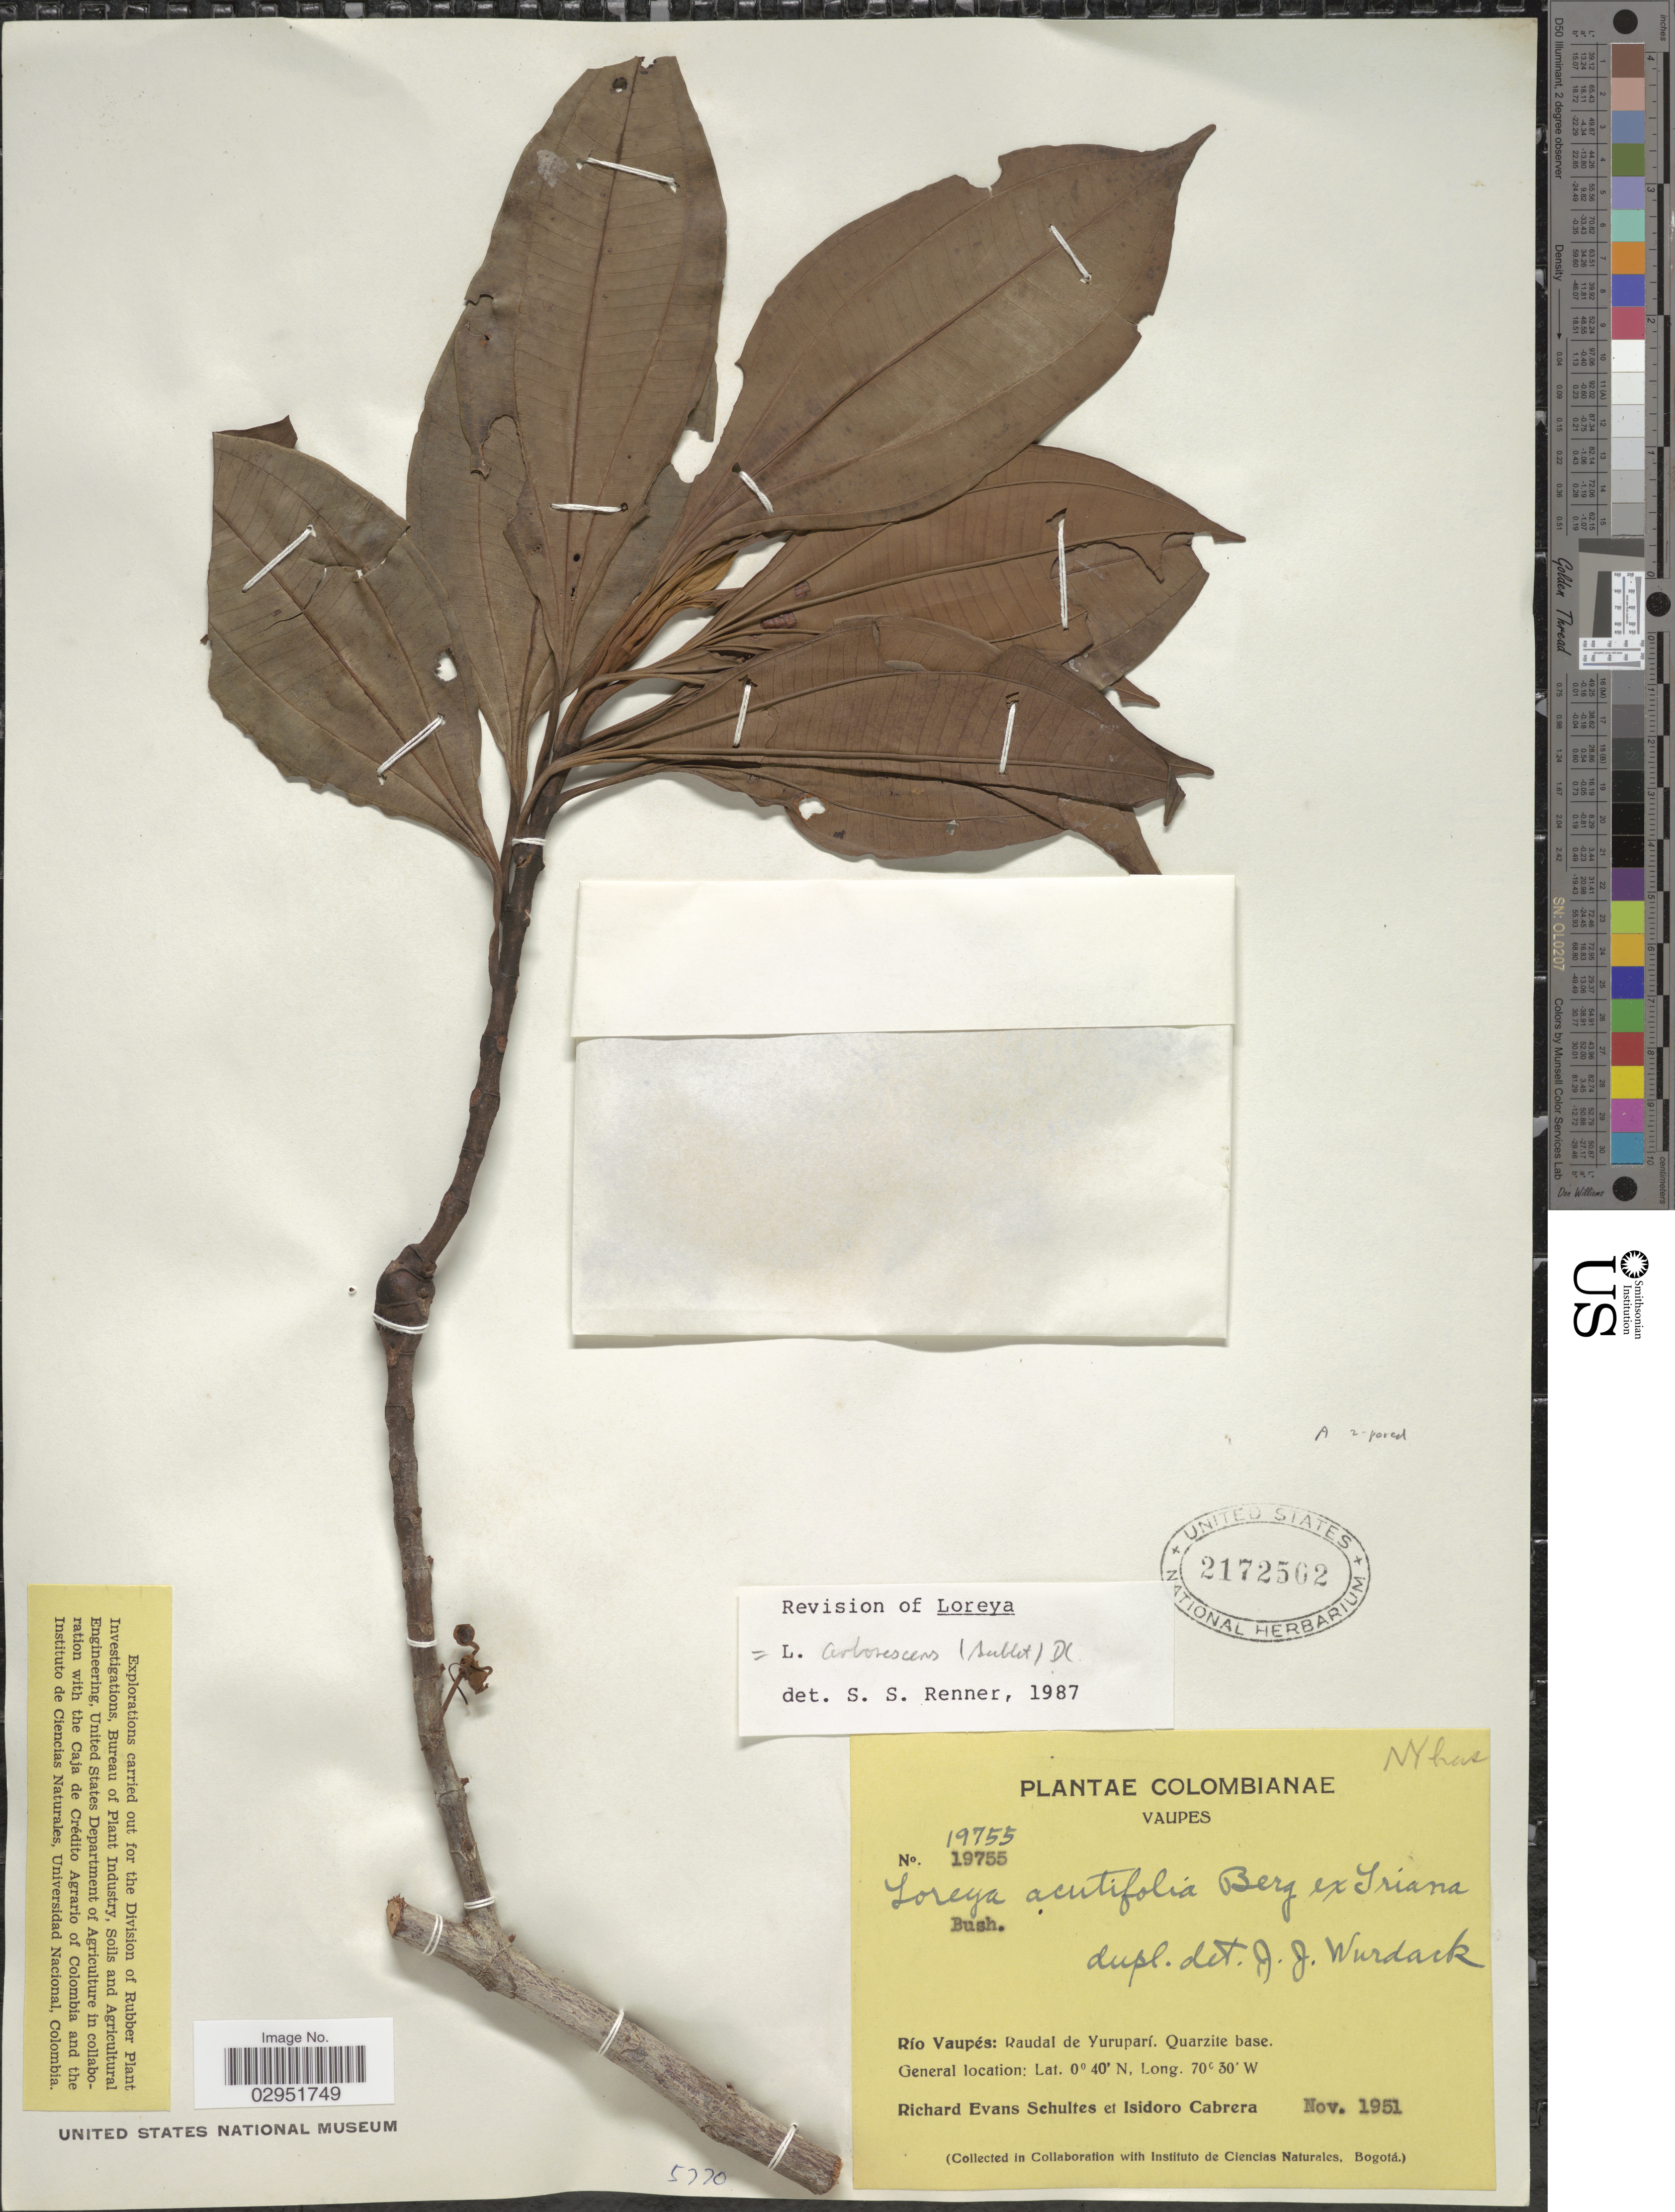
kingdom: Plantae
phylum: Tracheophyta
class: Magnoliopsida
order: Myrtales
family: Melastomataceae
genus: Bellucia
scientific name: Bellucia arborescens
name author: (Aubl.) Baill.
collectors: R. E. Schultes & I. Cabrera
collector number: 19755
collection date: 1951-11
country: Colombia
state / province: Vaupés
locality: Río Vaupes: Raudal de Yuruparí. Quarzite base.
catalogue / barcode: US 2172502